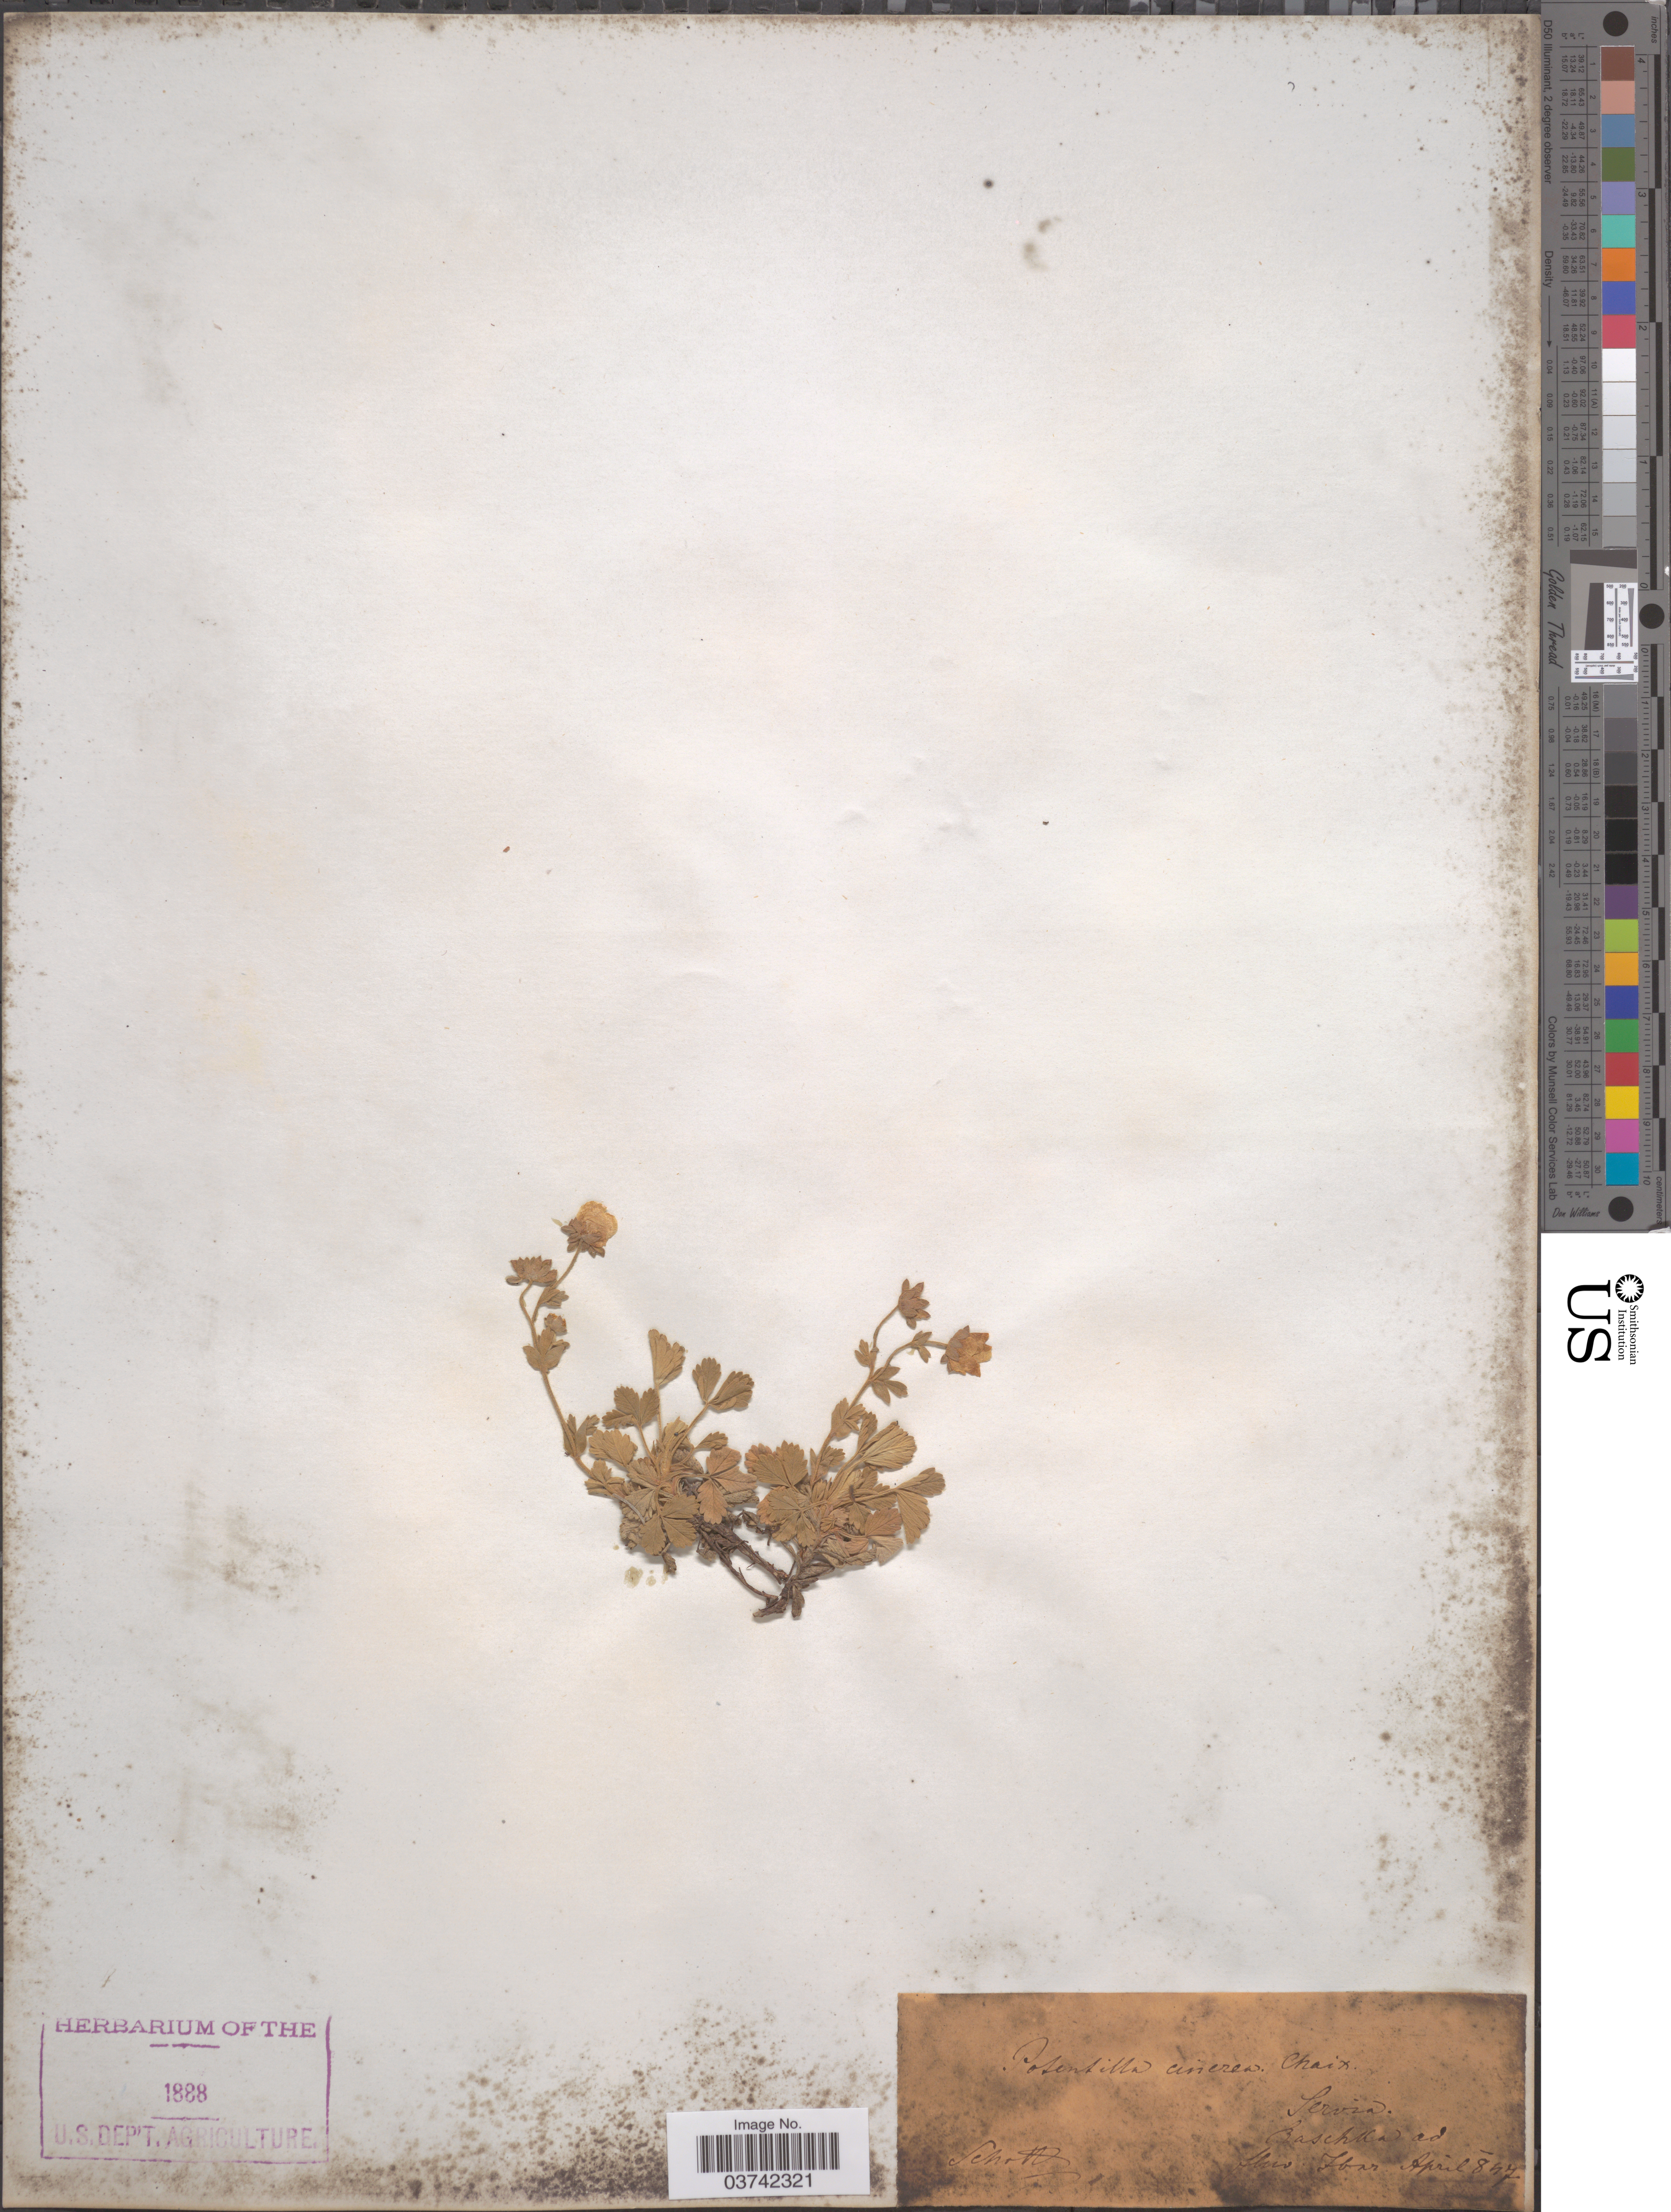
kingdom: Plantae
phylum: Tracheophyta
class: Magnoliopsida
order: Rosales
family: Rosaceae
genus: Potentilla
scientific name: Potentilla cinerea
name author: Chaix ex Vill.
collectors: Schott, --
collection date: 1847-04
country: Serbia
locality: Raschka, ad fluv. Ibar